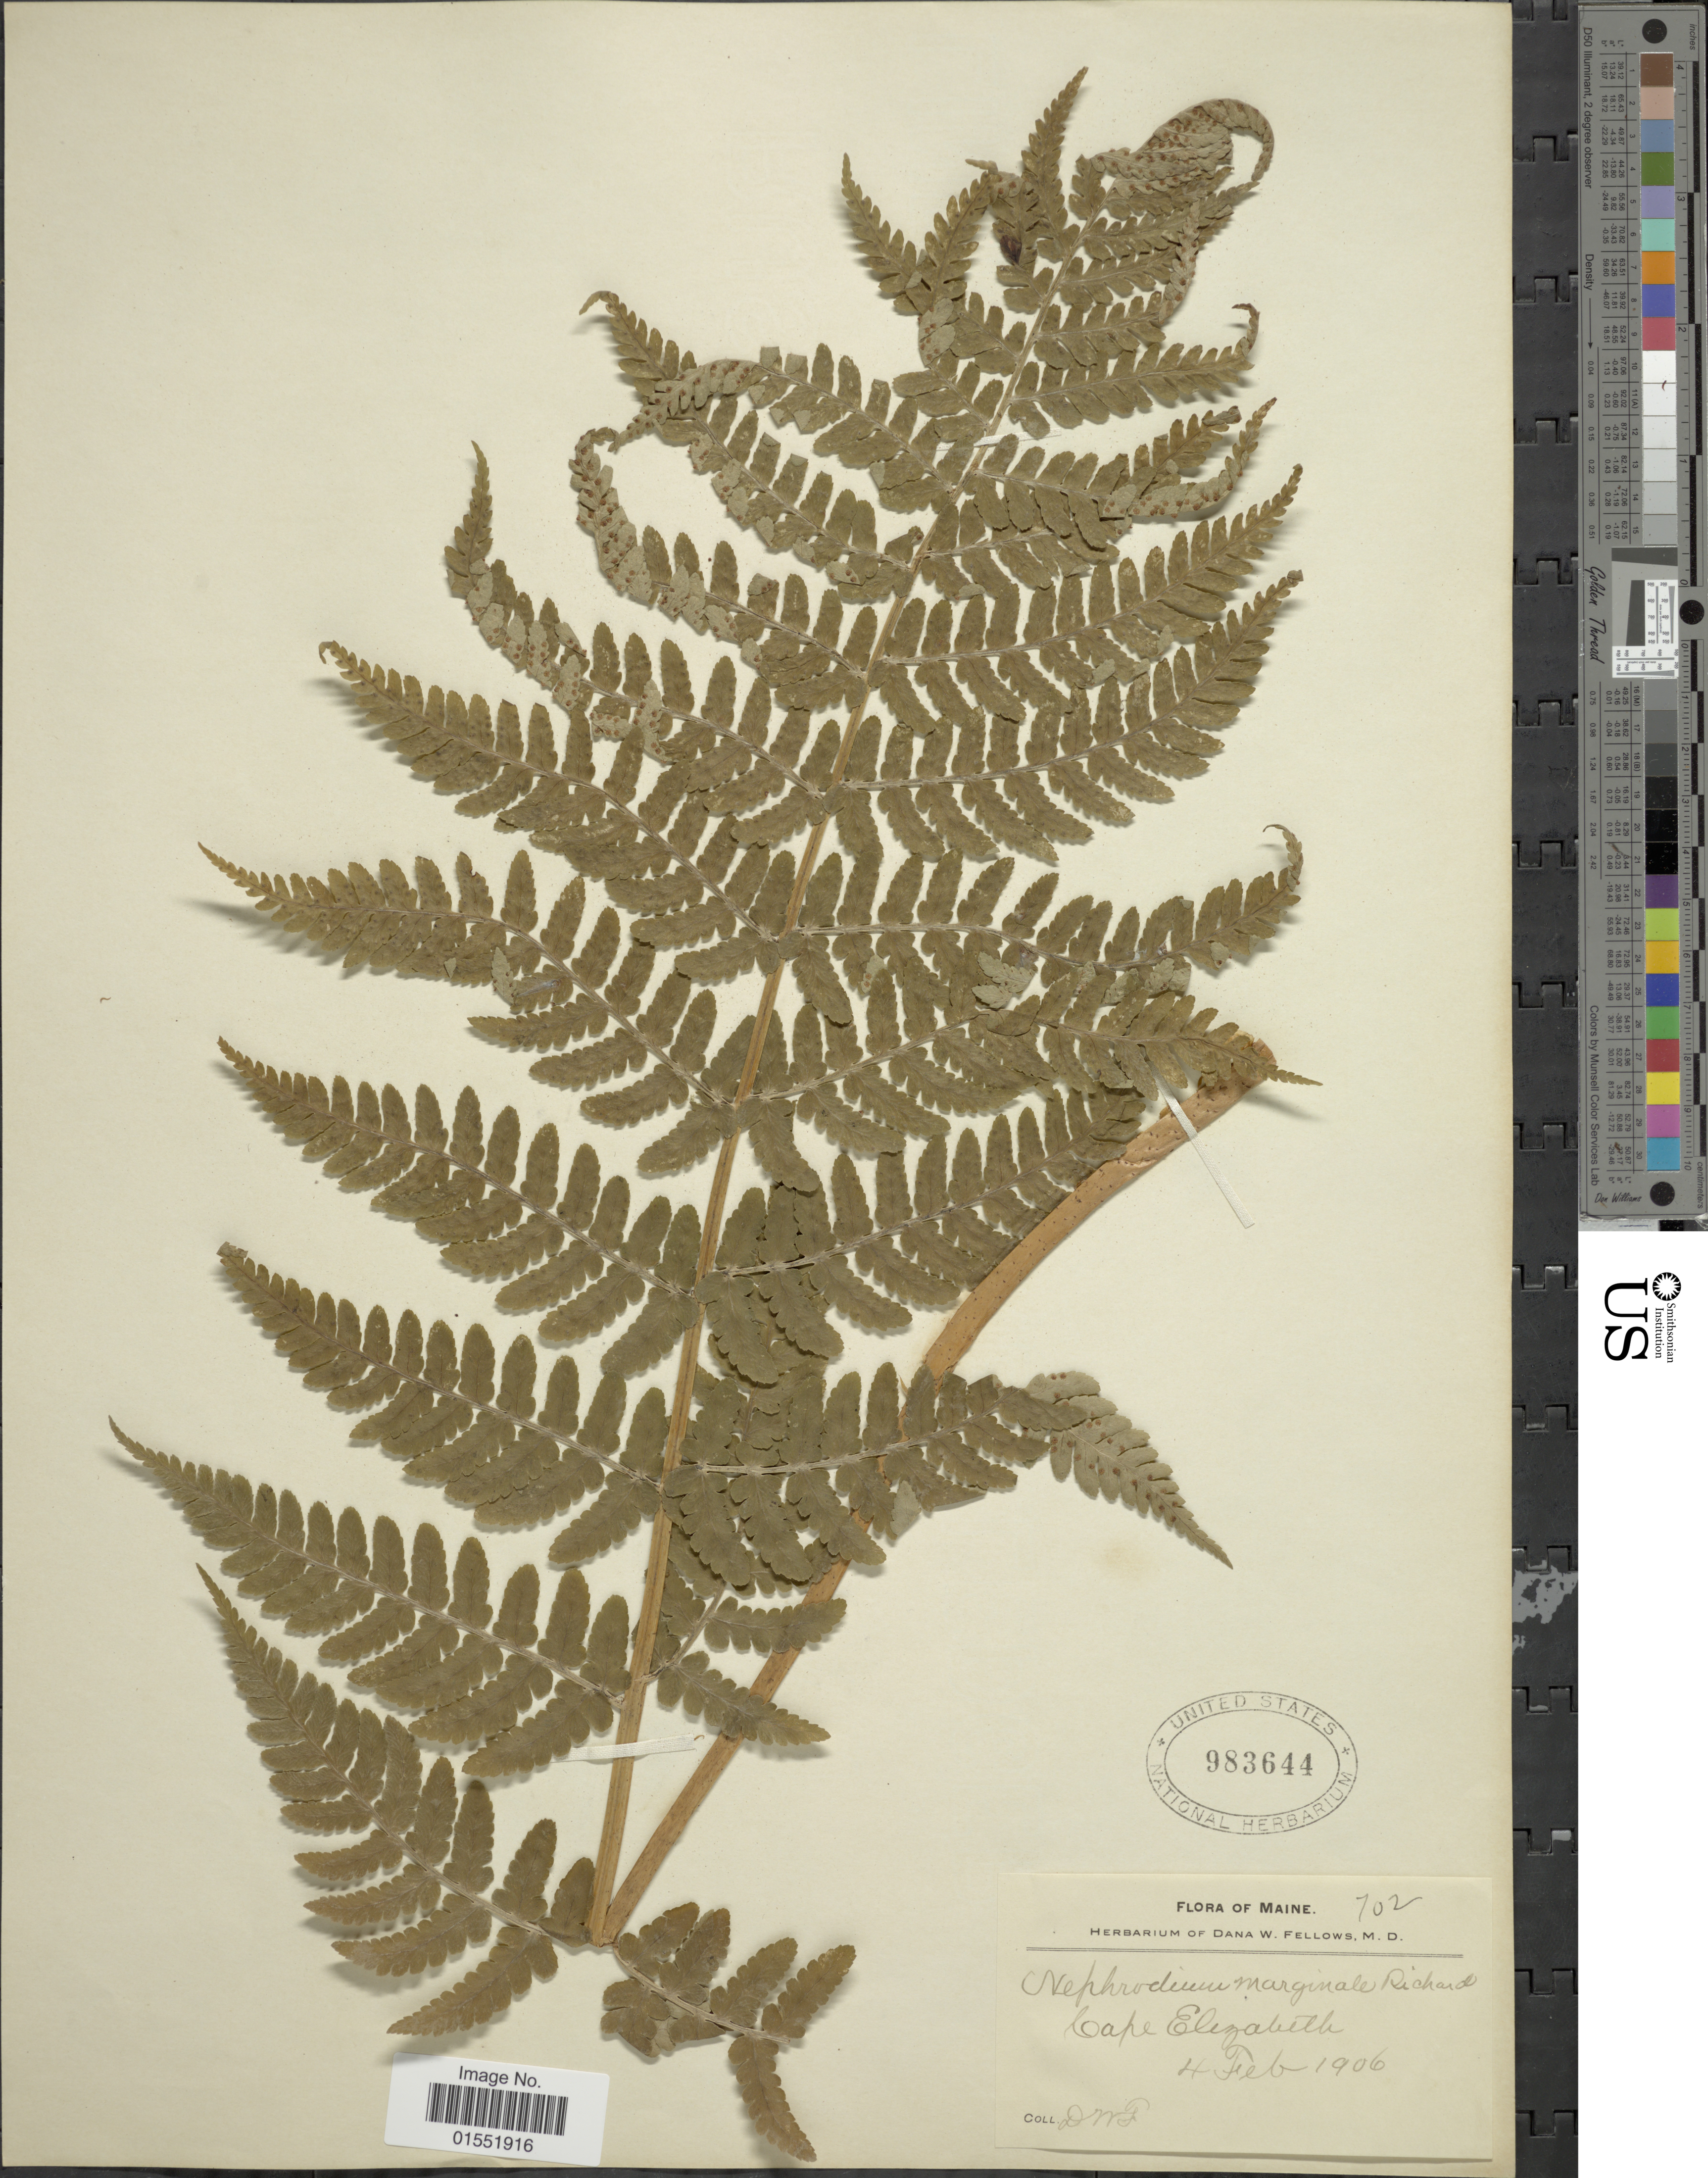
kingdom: Plantae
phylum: Tracheophyta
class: Polypodiopsida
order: Polypodiales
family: Dryopteridaceae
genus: Dryopteris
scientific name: Dryopteris marginalis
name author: (L.) A. Gray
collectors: D. W. Fellows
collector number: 702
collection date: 1906-02-04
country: United States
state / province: Maine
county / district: Cumberland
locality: Cape Elizabeth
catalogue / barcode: US 983644